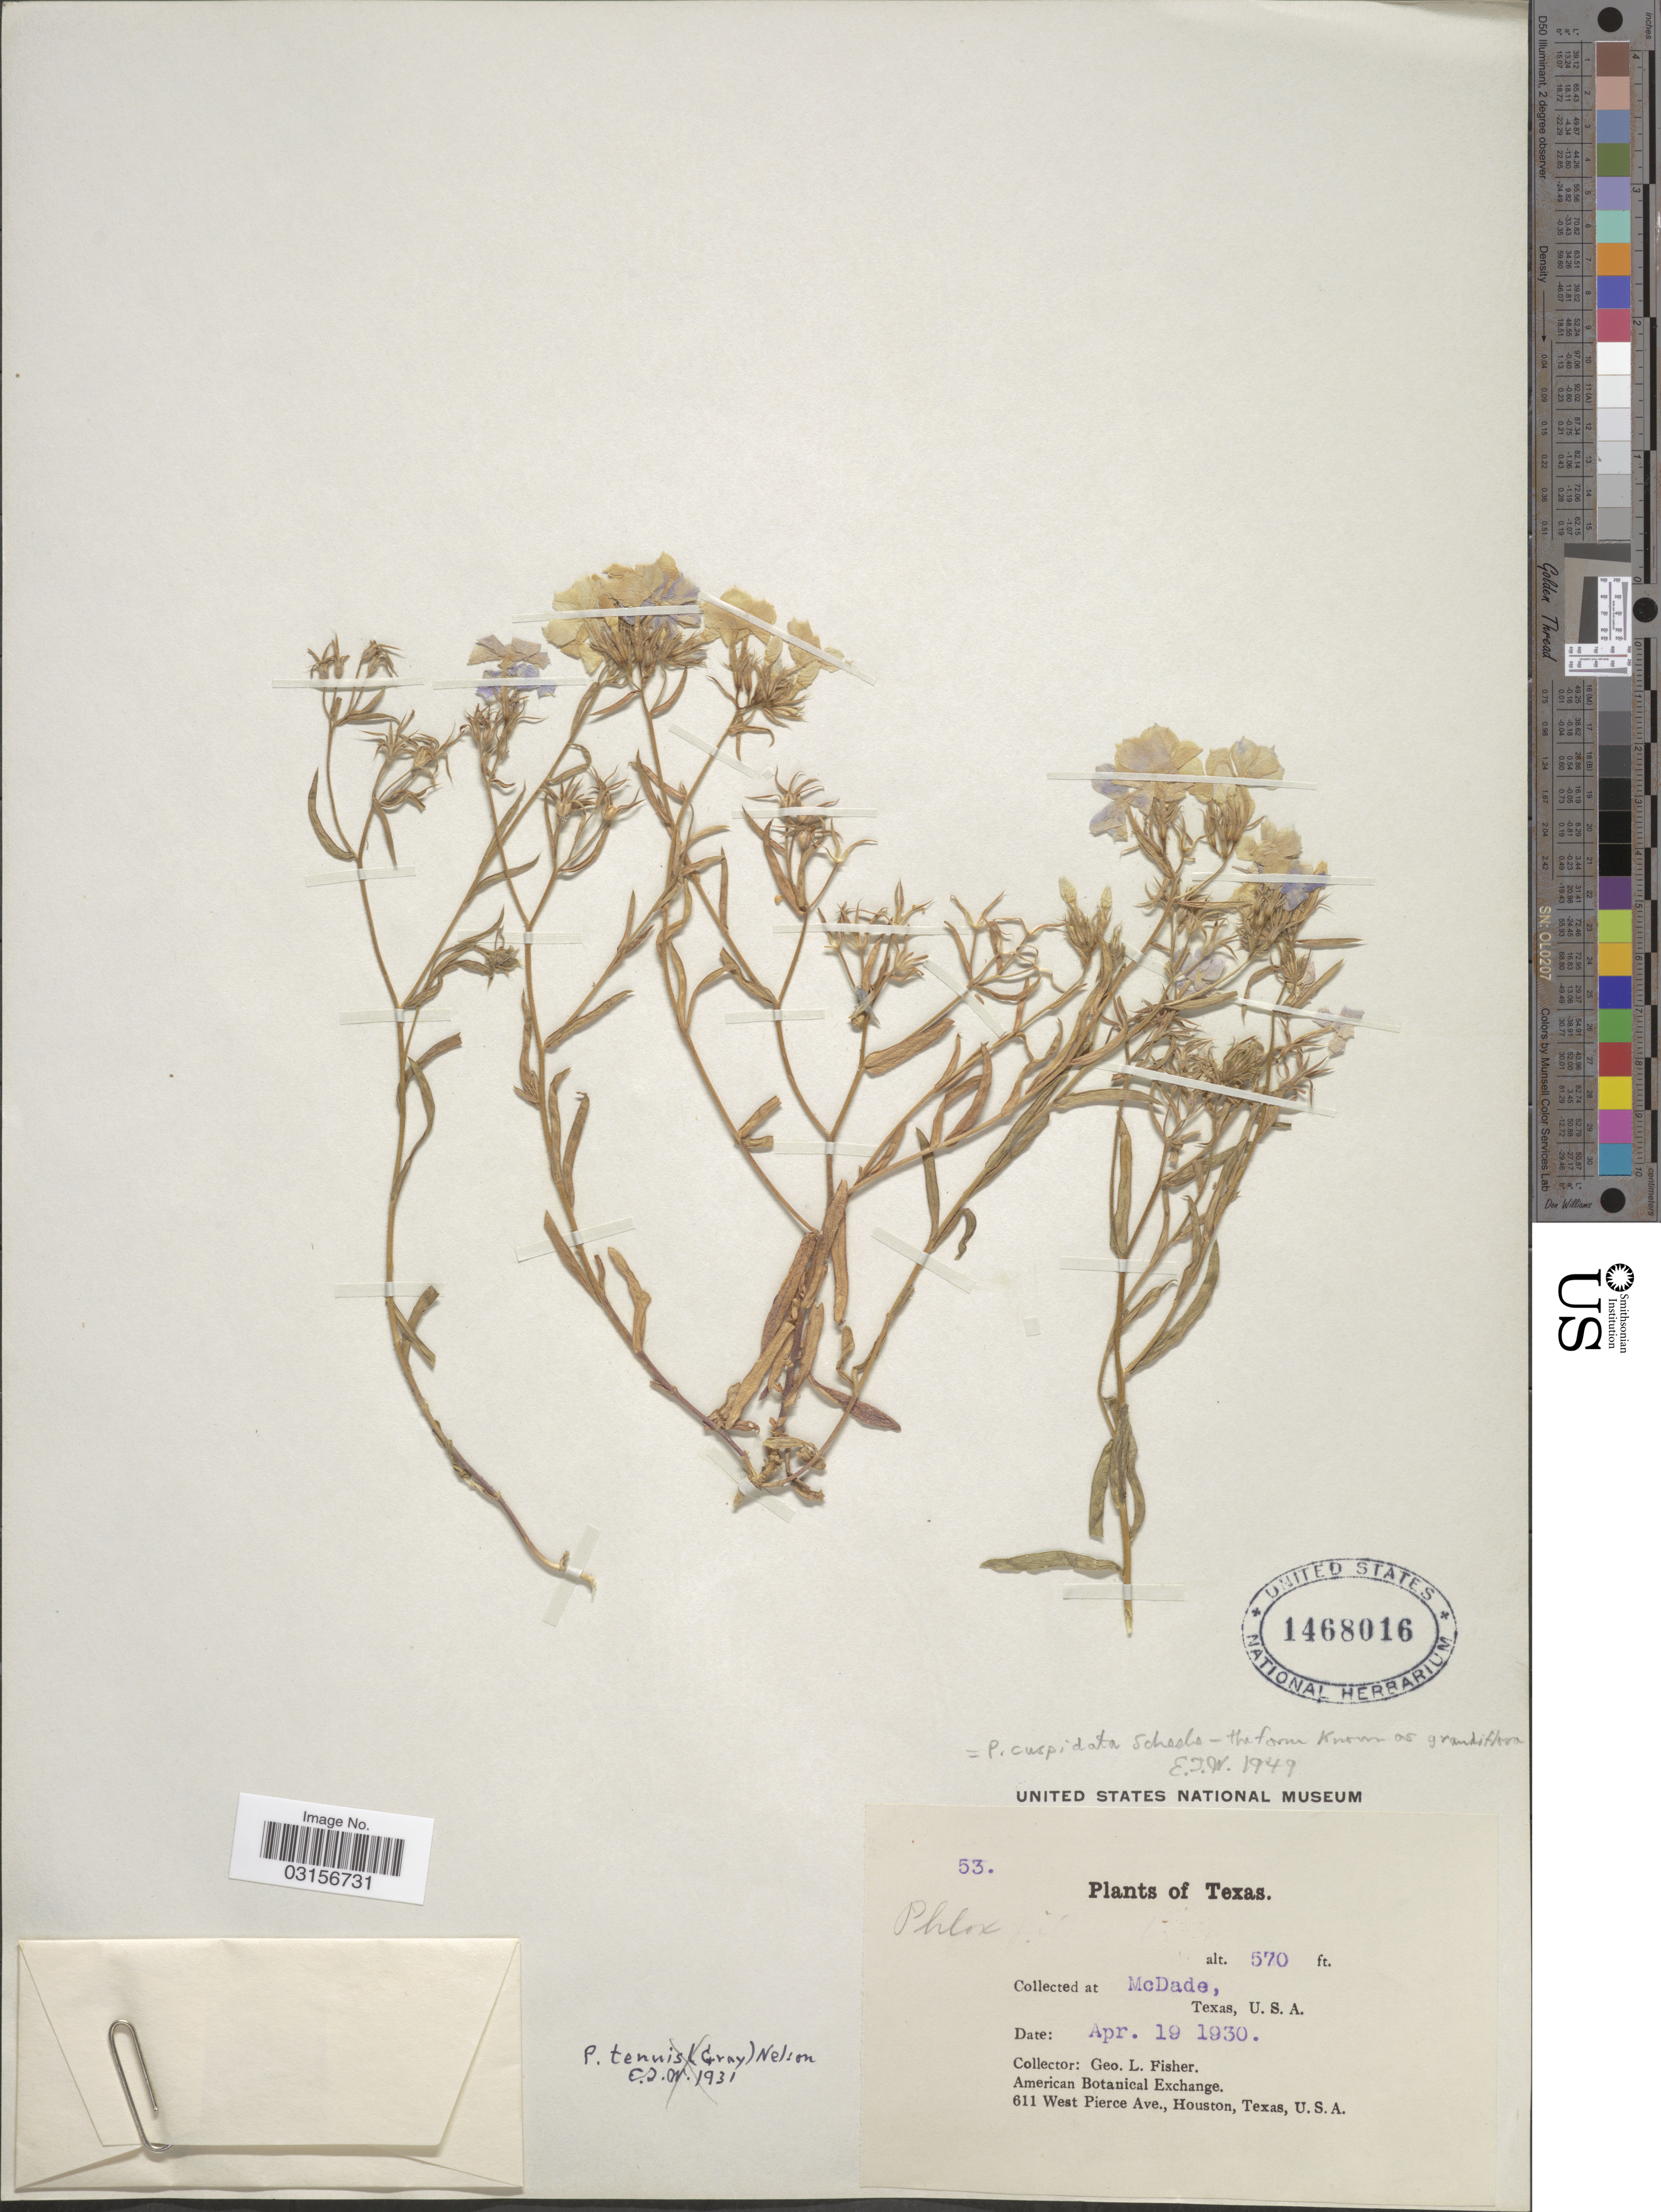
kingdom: Plantae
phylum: Tracheophyta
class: Magnoliopsida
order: Ericales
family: Polemoniaceae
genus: Phlox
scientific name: Phlox cuspidata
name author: Scheele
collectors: G. L. Fisher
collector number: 53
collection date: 1930-04-19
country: United States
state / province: Texas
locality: McDade, Texas.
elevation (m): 174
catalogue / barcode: US 1468016